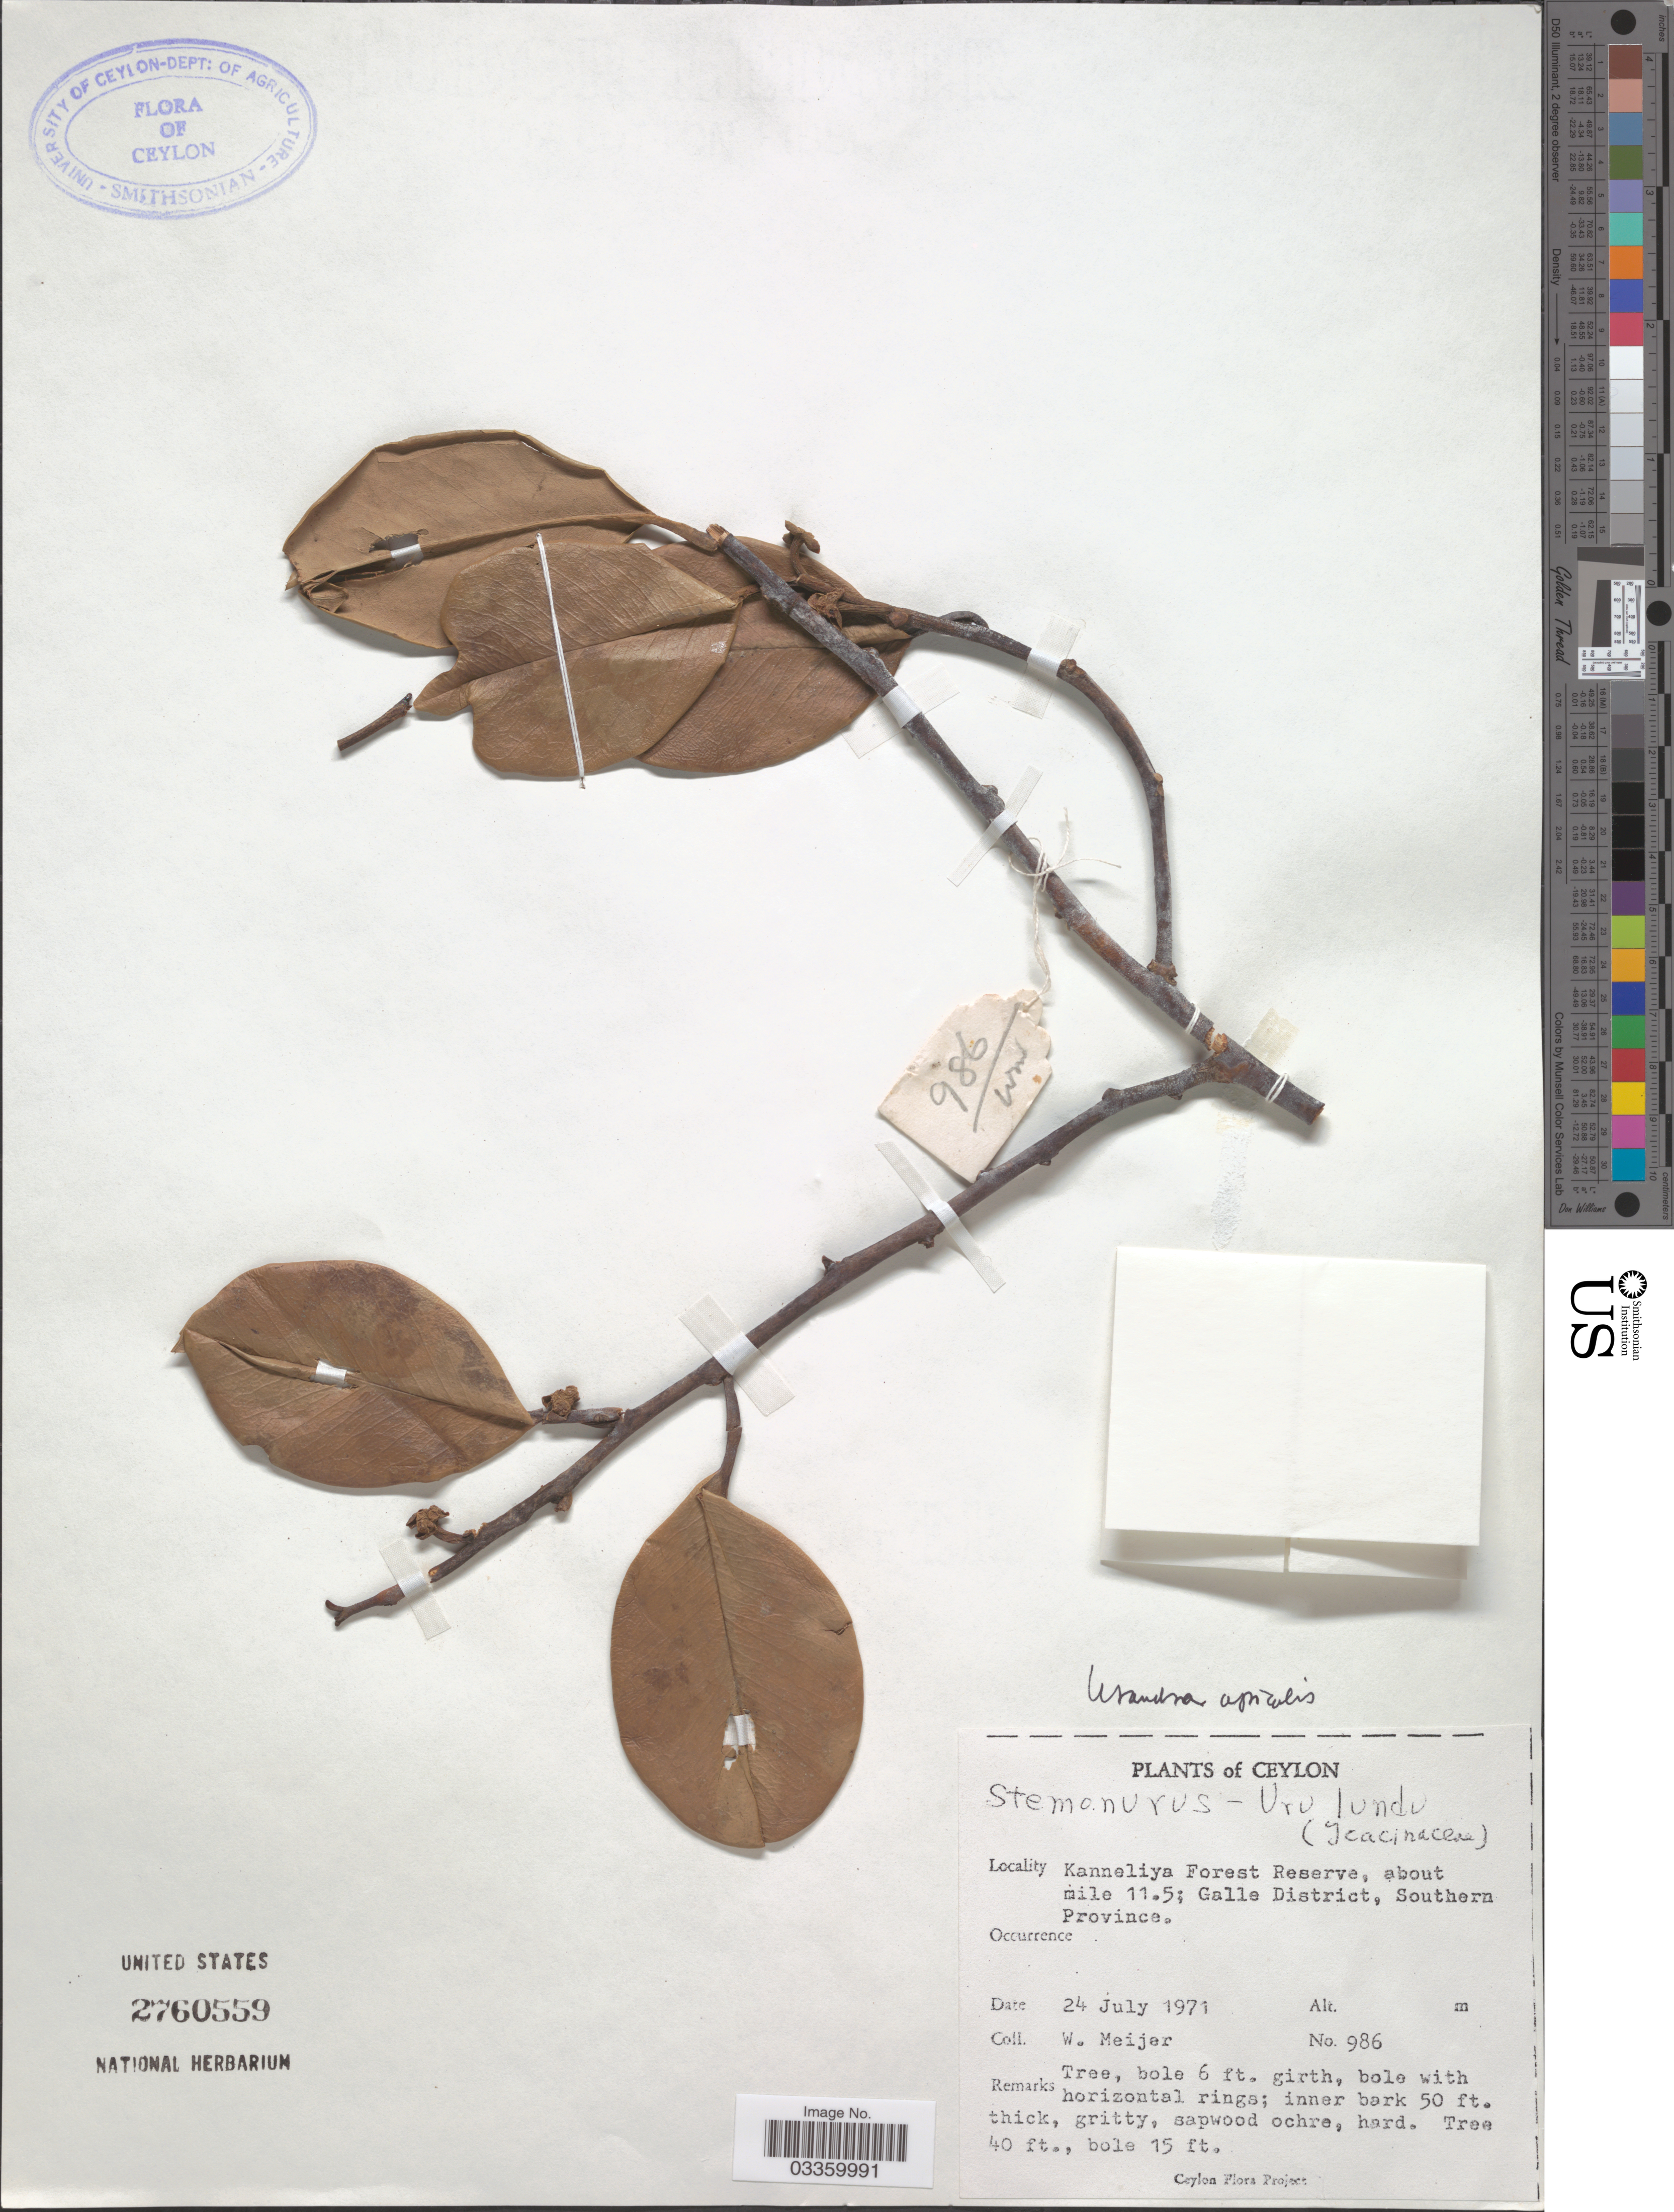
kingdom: Plantae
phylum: Tracheophyta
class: Magnoliopsida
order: Cardiopteridales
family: Stemonuraceae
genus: Stemonurus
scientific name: Stemonurus apicalis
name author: (Thwaites) Miers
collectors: W. Meijer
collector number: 986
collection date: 1971-07-24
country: Sri Lanka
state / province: Southern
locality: Ceylon. Kanneliya Forest Reserve, about mile 11.5; Galle District.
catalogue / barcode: US 2760559